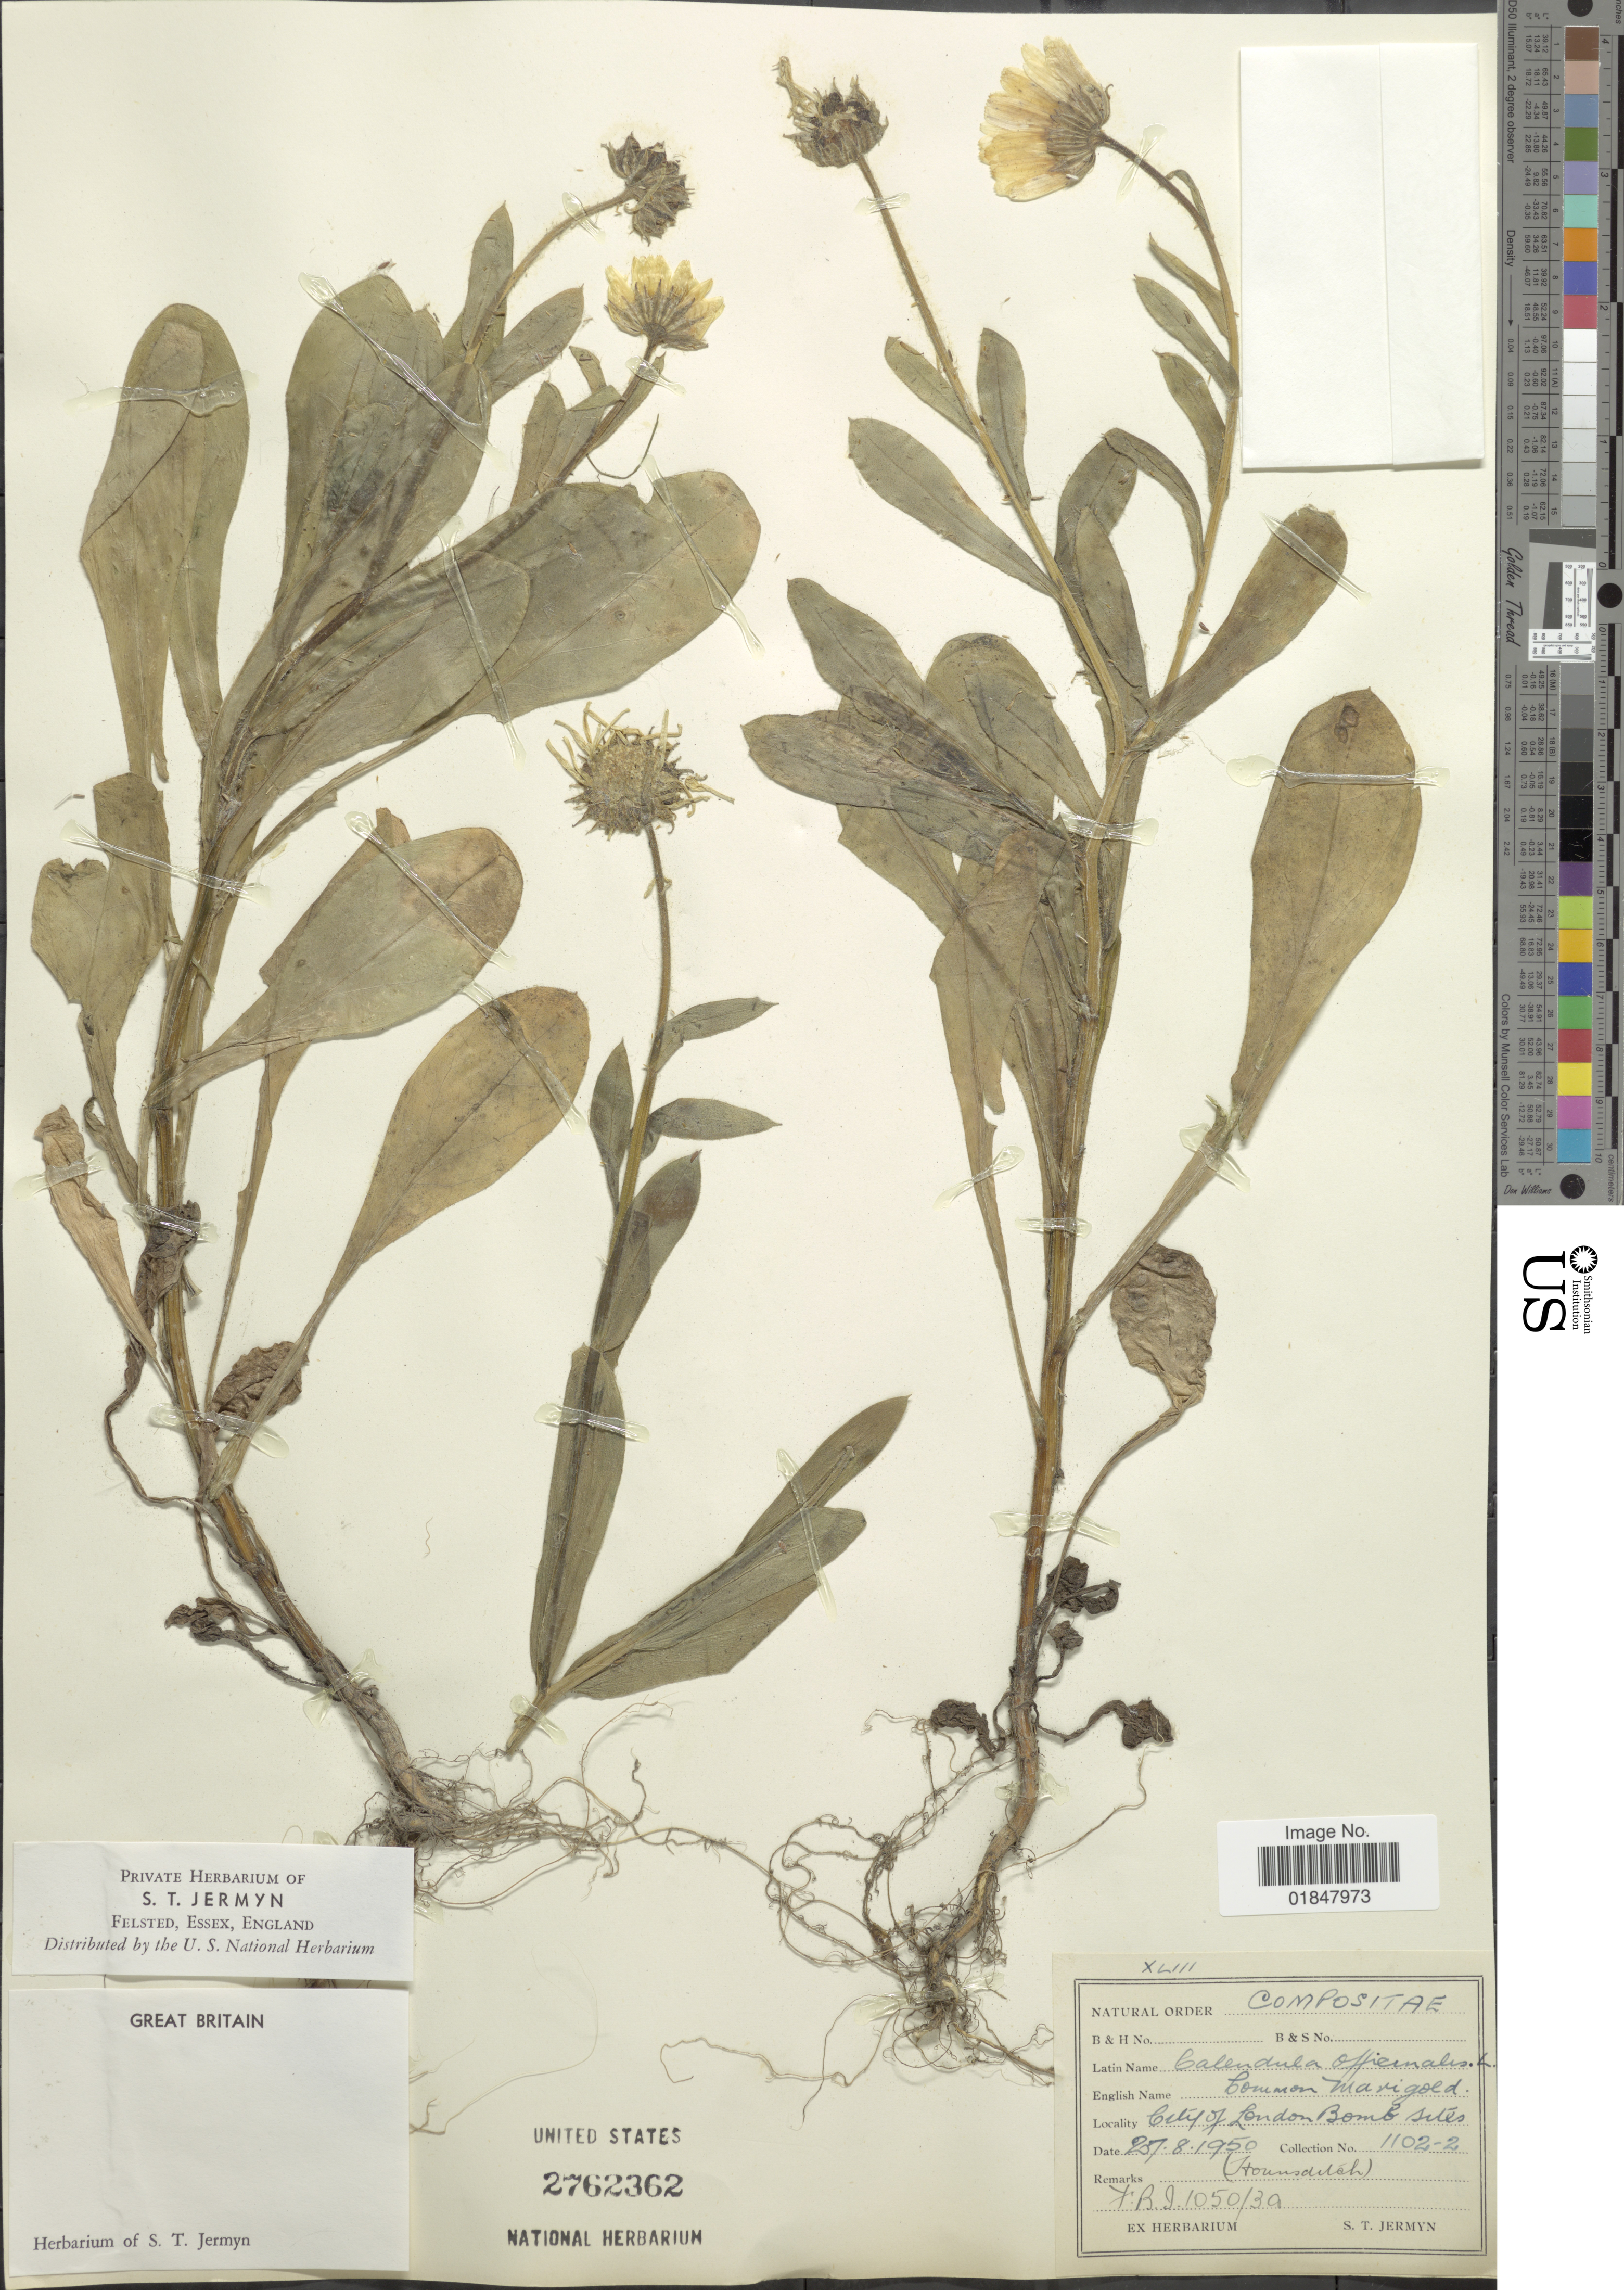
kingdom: Plantae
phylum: Tracheophyta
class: Magnoliopsida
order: Asterales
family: Asteraceae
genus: Calendula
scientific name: Calendula officinalis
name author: L.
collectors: ex herb. S. T. Jermyn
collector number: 1102-2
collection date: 1950-08-27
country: United Kingdom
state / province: England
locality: City of London Bomb Sites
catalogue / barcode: US 2762362